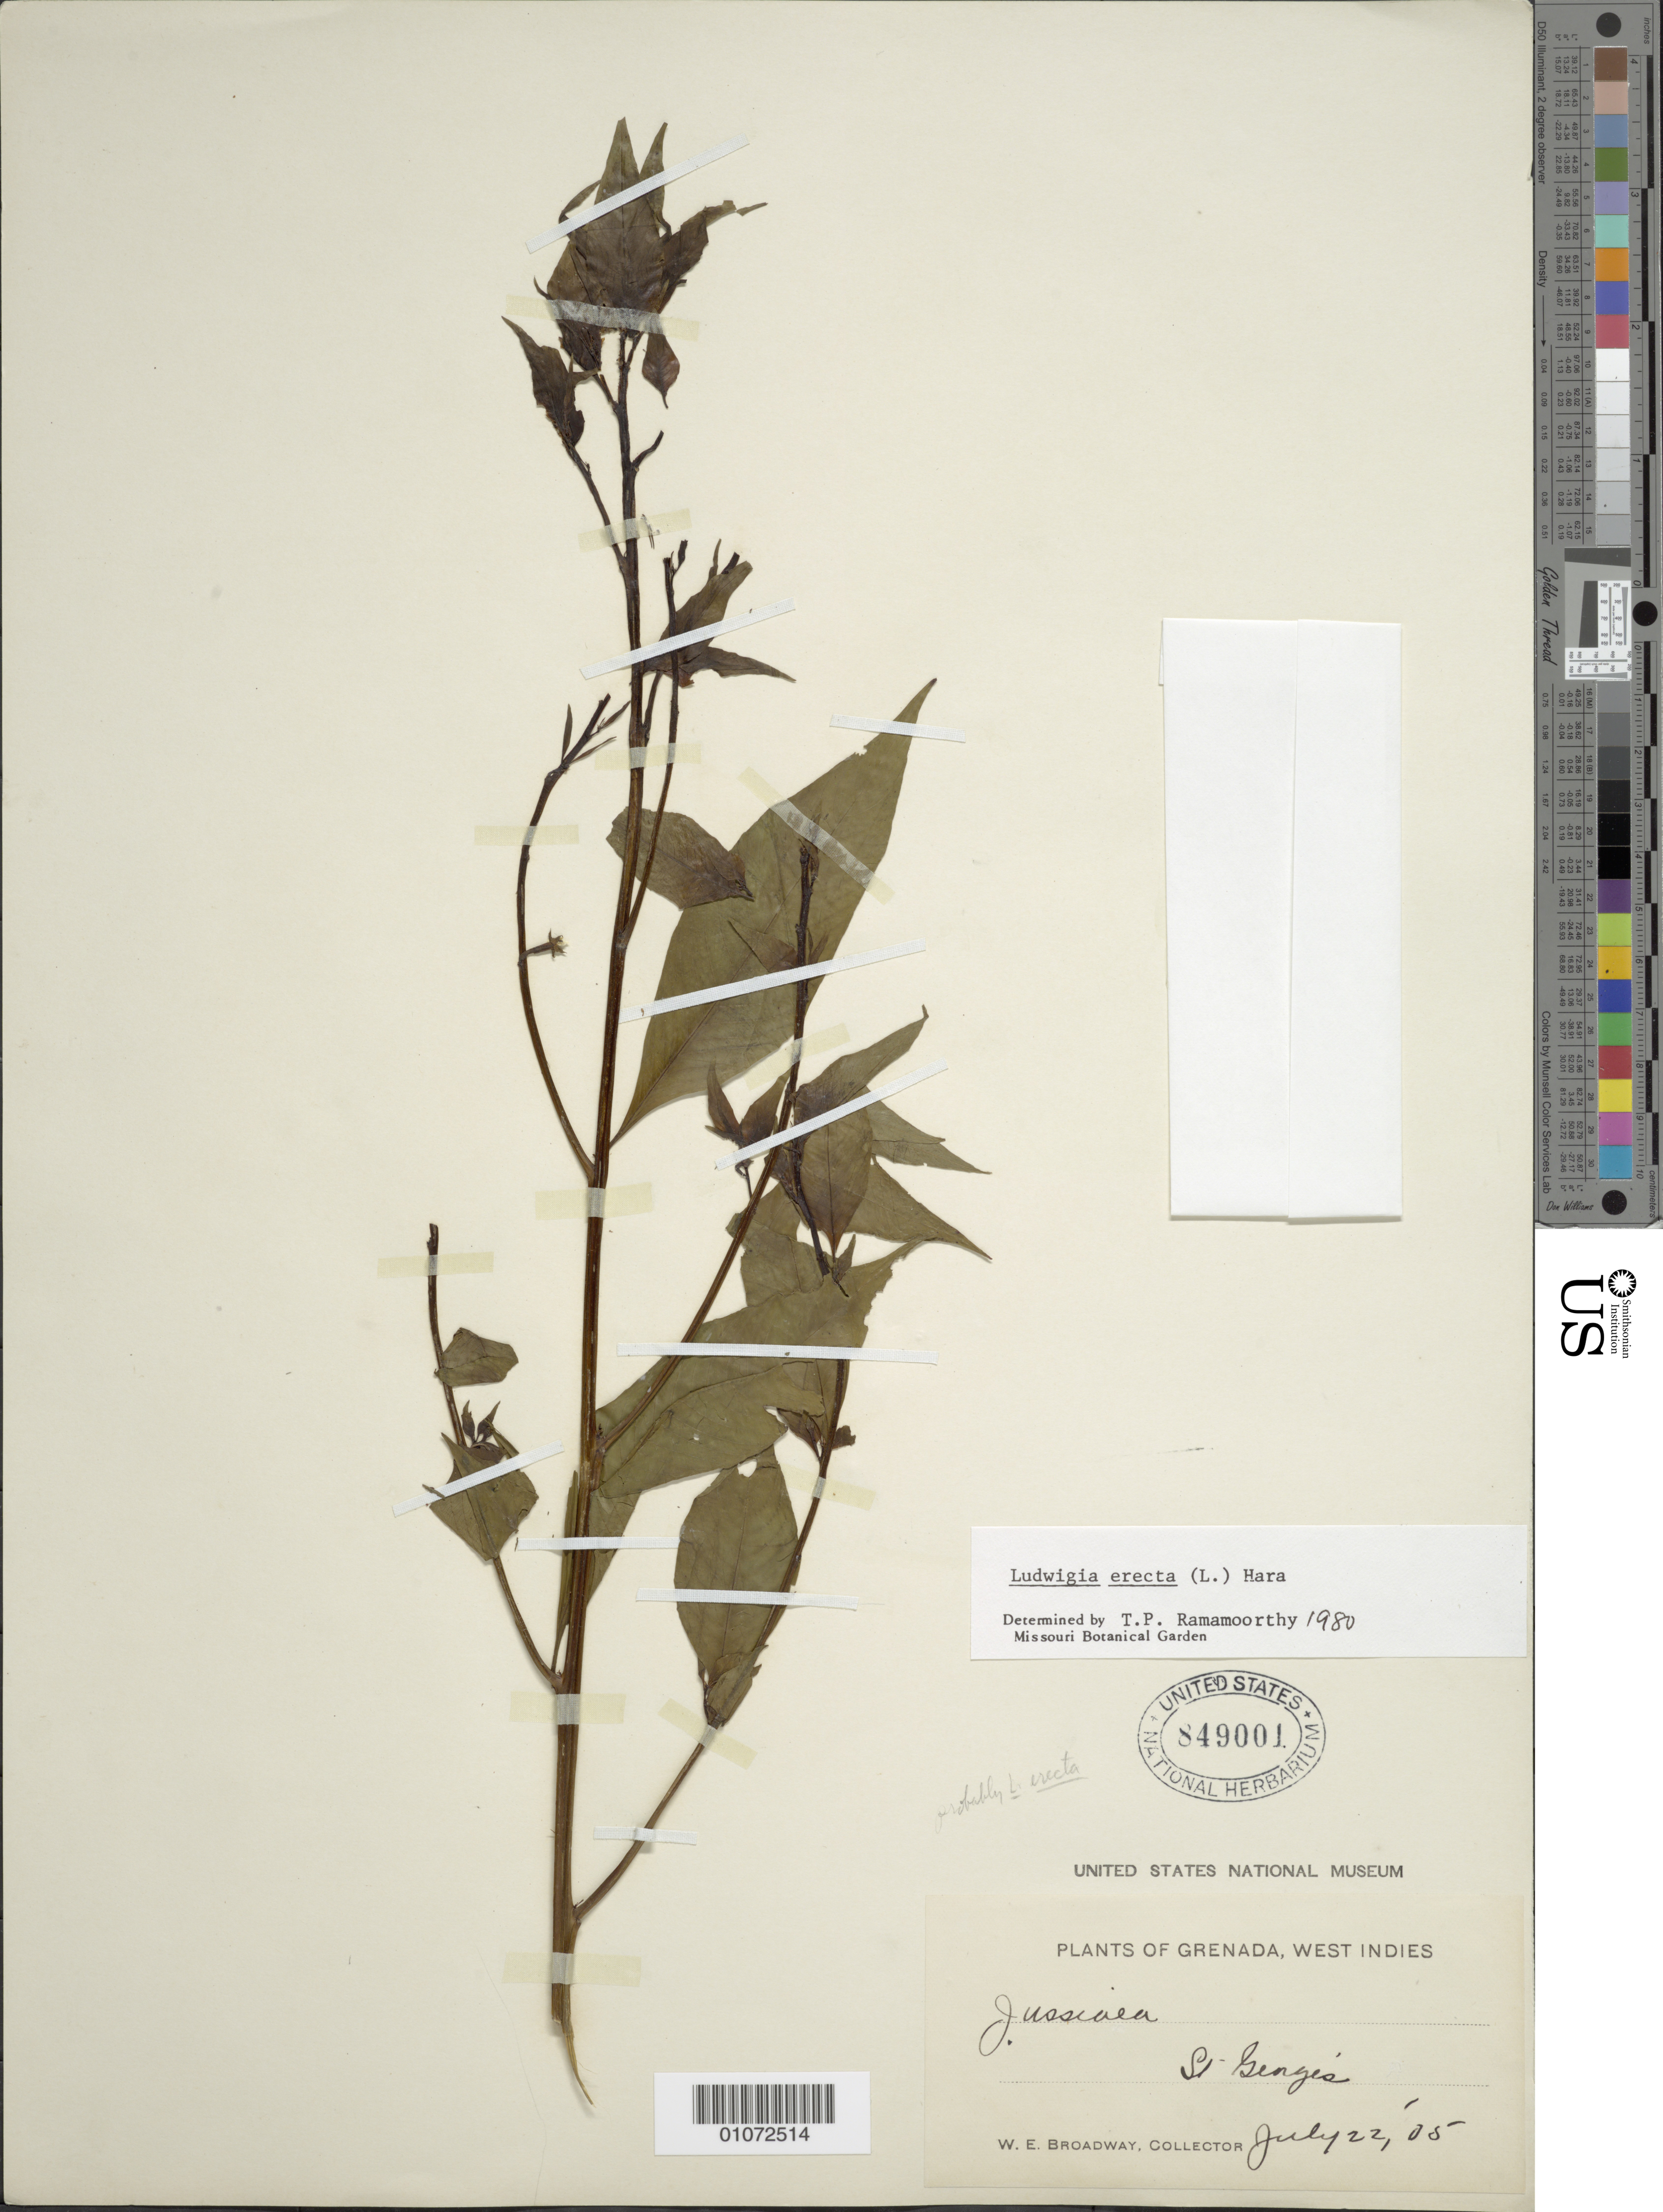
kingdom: Plantae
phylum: Tracheophyta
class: Magnoliopsida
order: Myrtales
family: Onagraceae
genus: Ludwigia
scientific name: Ludwigia erecta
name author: (L.) H. Hara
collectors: W. E. Broadway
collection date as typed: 21 Jul 1905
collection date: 1905-07-21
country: Grenada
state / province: Saint George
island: Grenada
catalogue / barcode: US 849001